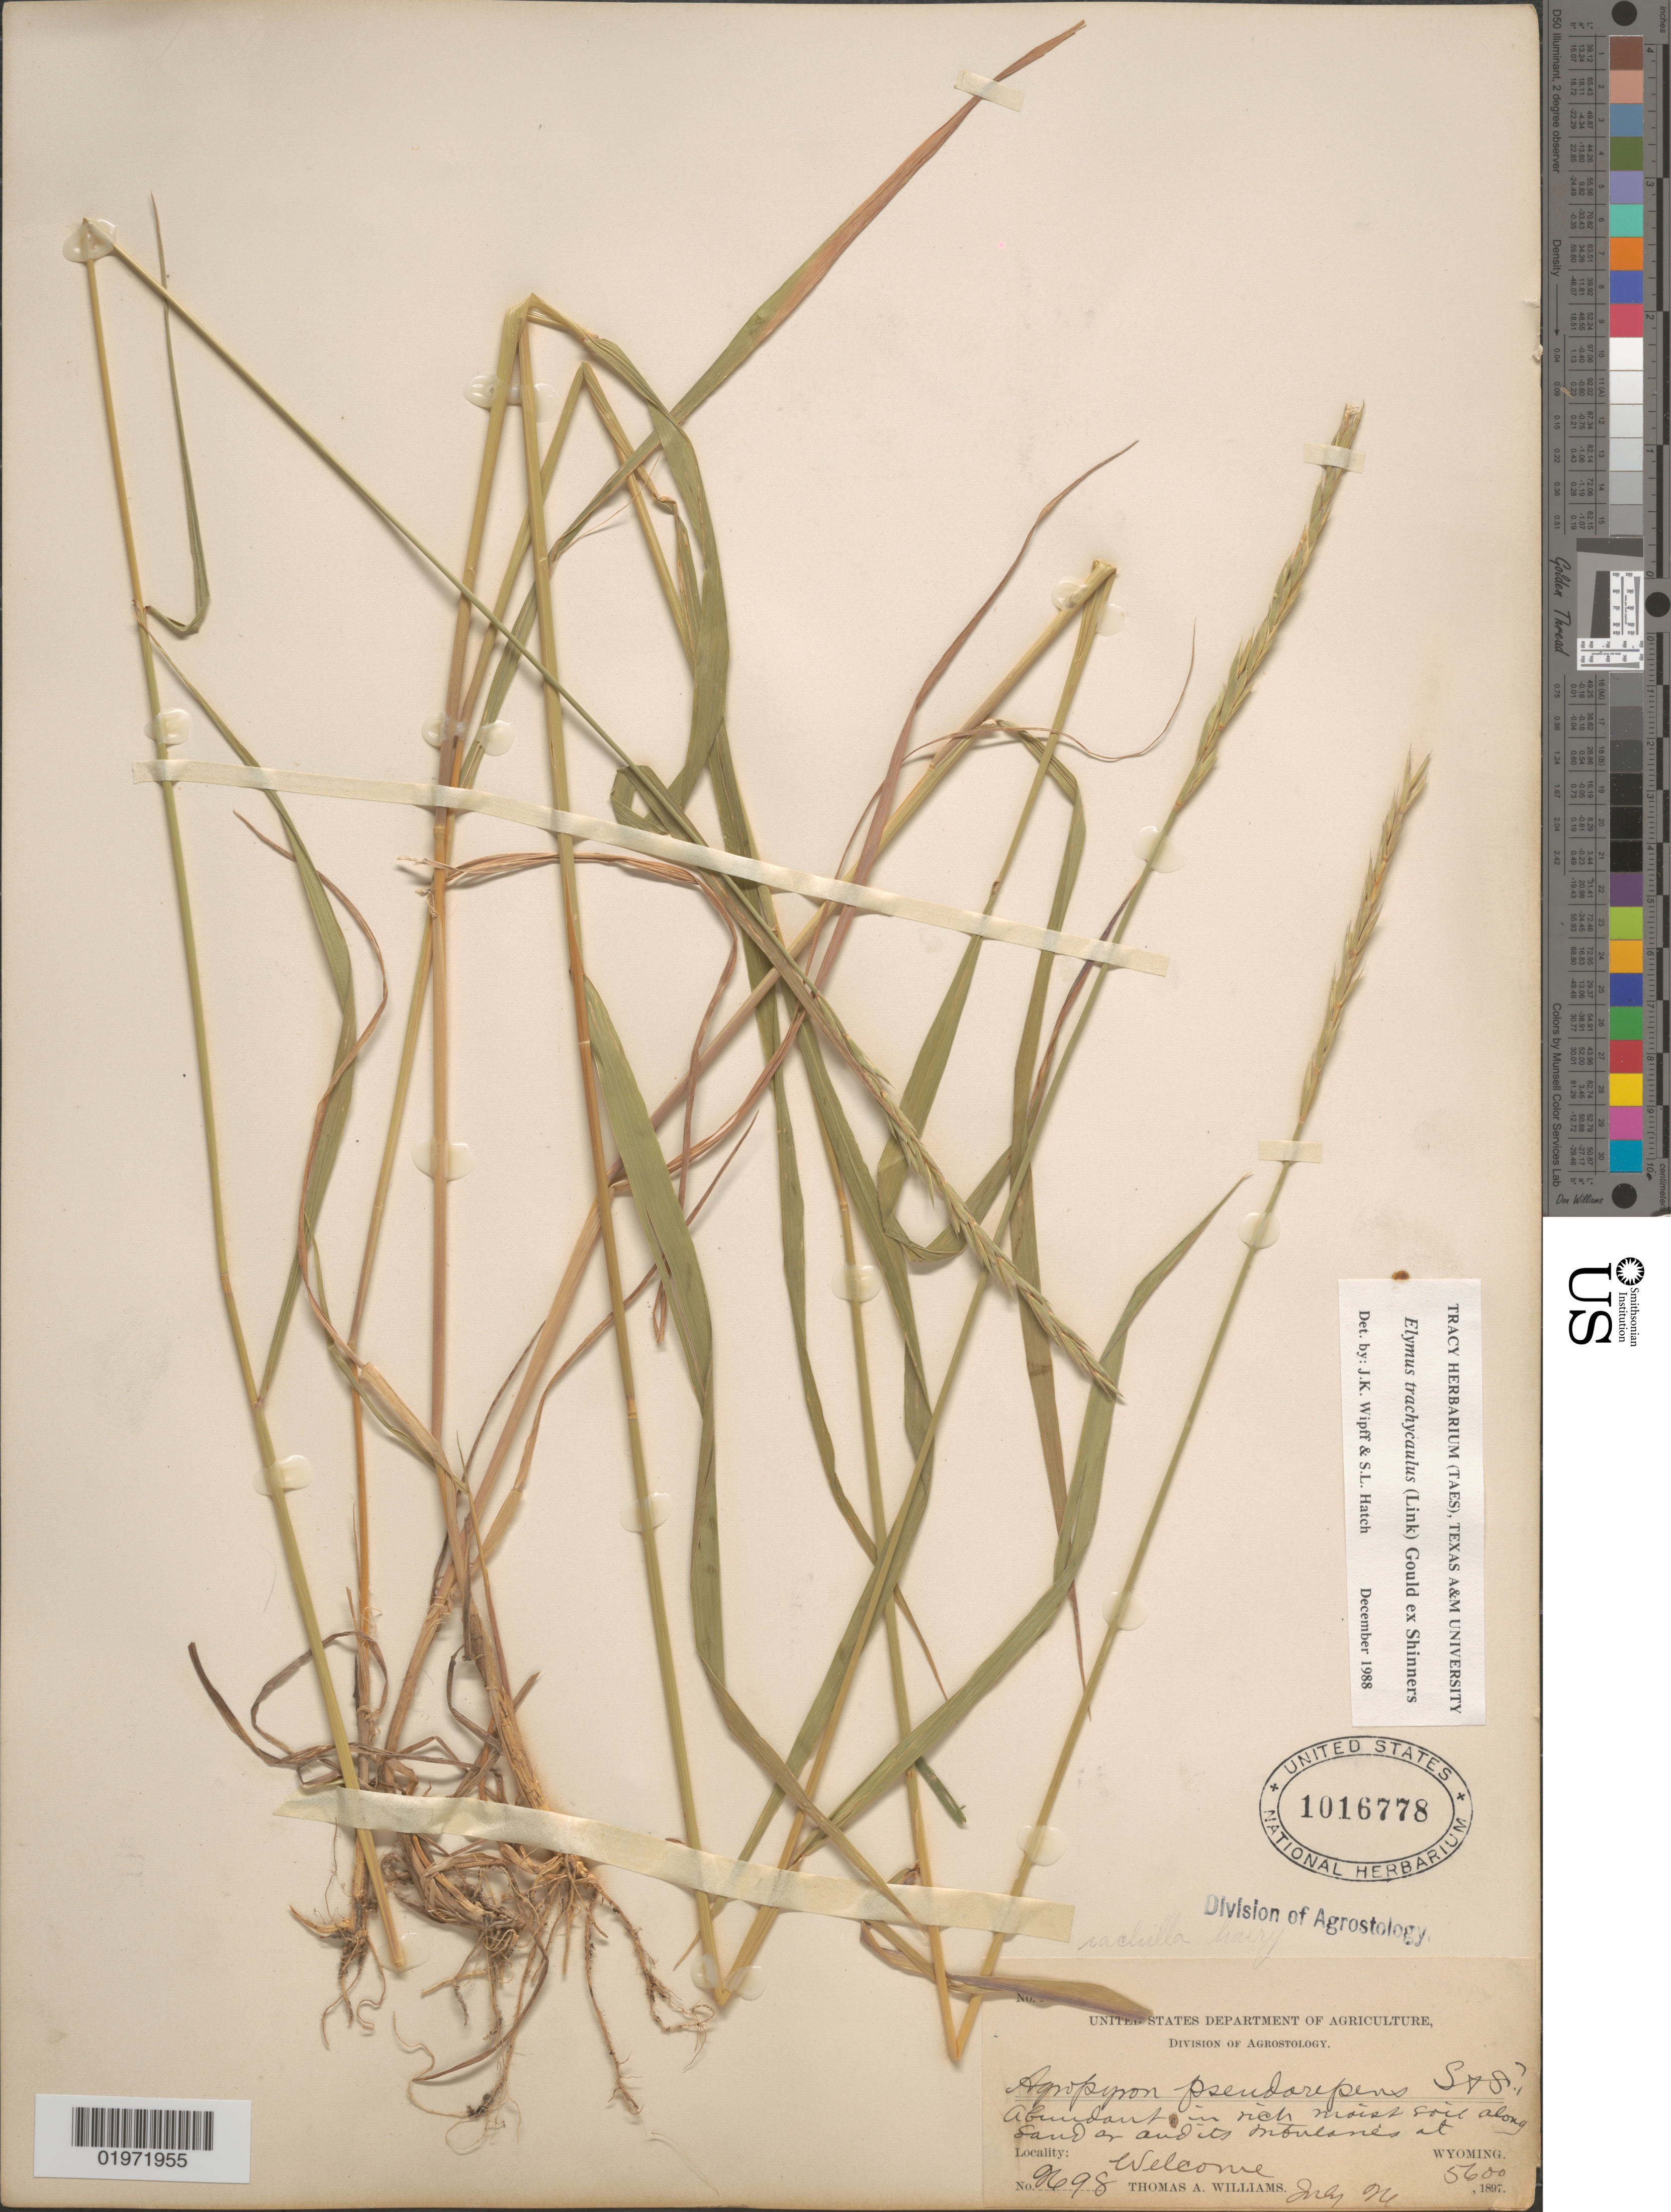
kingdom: Plantae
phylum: Tracheophyta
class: Liliopsida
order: Poales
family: Poaceae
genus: Elymus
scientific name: Elymus trachycaulus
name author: (Link) Gould ex Shinners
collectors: T. A. Williams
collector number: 2698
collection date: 1897-07-24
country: United States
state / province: Wyoming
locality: Welcome.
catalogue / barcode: US 1016778